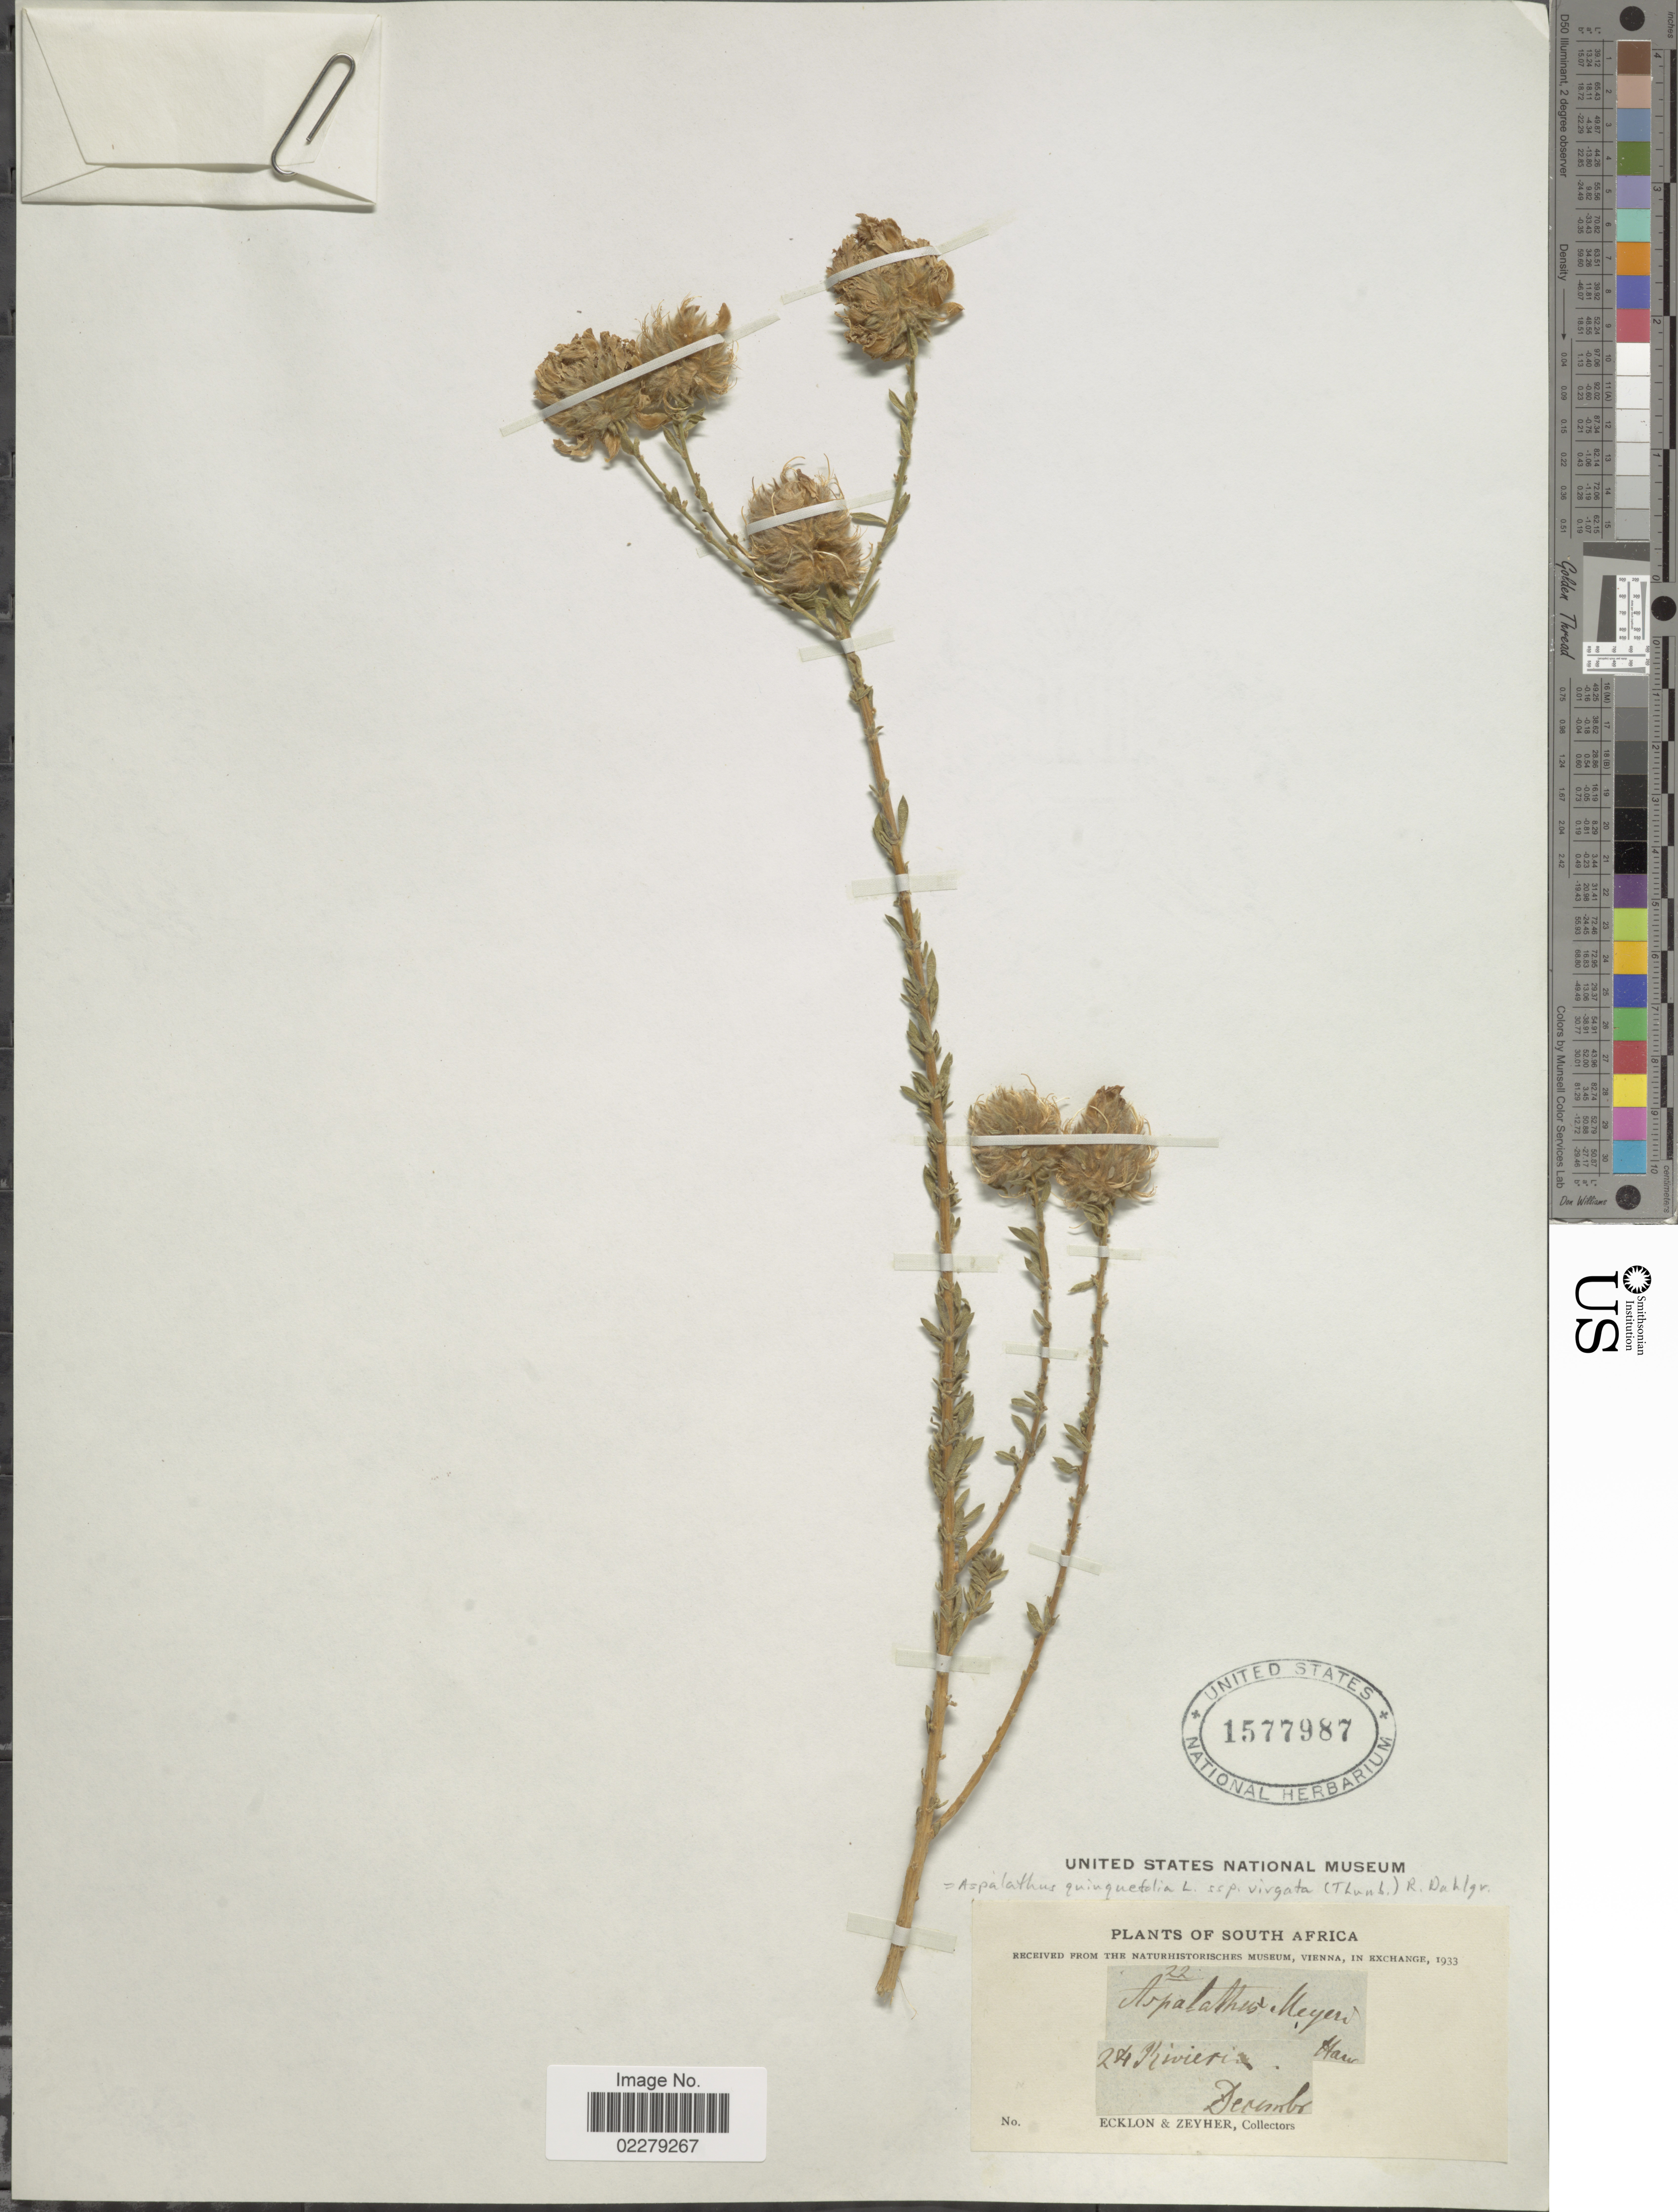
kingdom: Plantae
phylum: Tracheophyta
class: Magnoliopsida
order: Fabales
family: Fabaceae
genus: Aspalathus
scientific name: Aspalathus quinquefolia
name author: L.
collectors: -. Ecklon & -. Zeyher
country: South Africa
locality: Rivierin.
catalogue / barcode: US 1577987